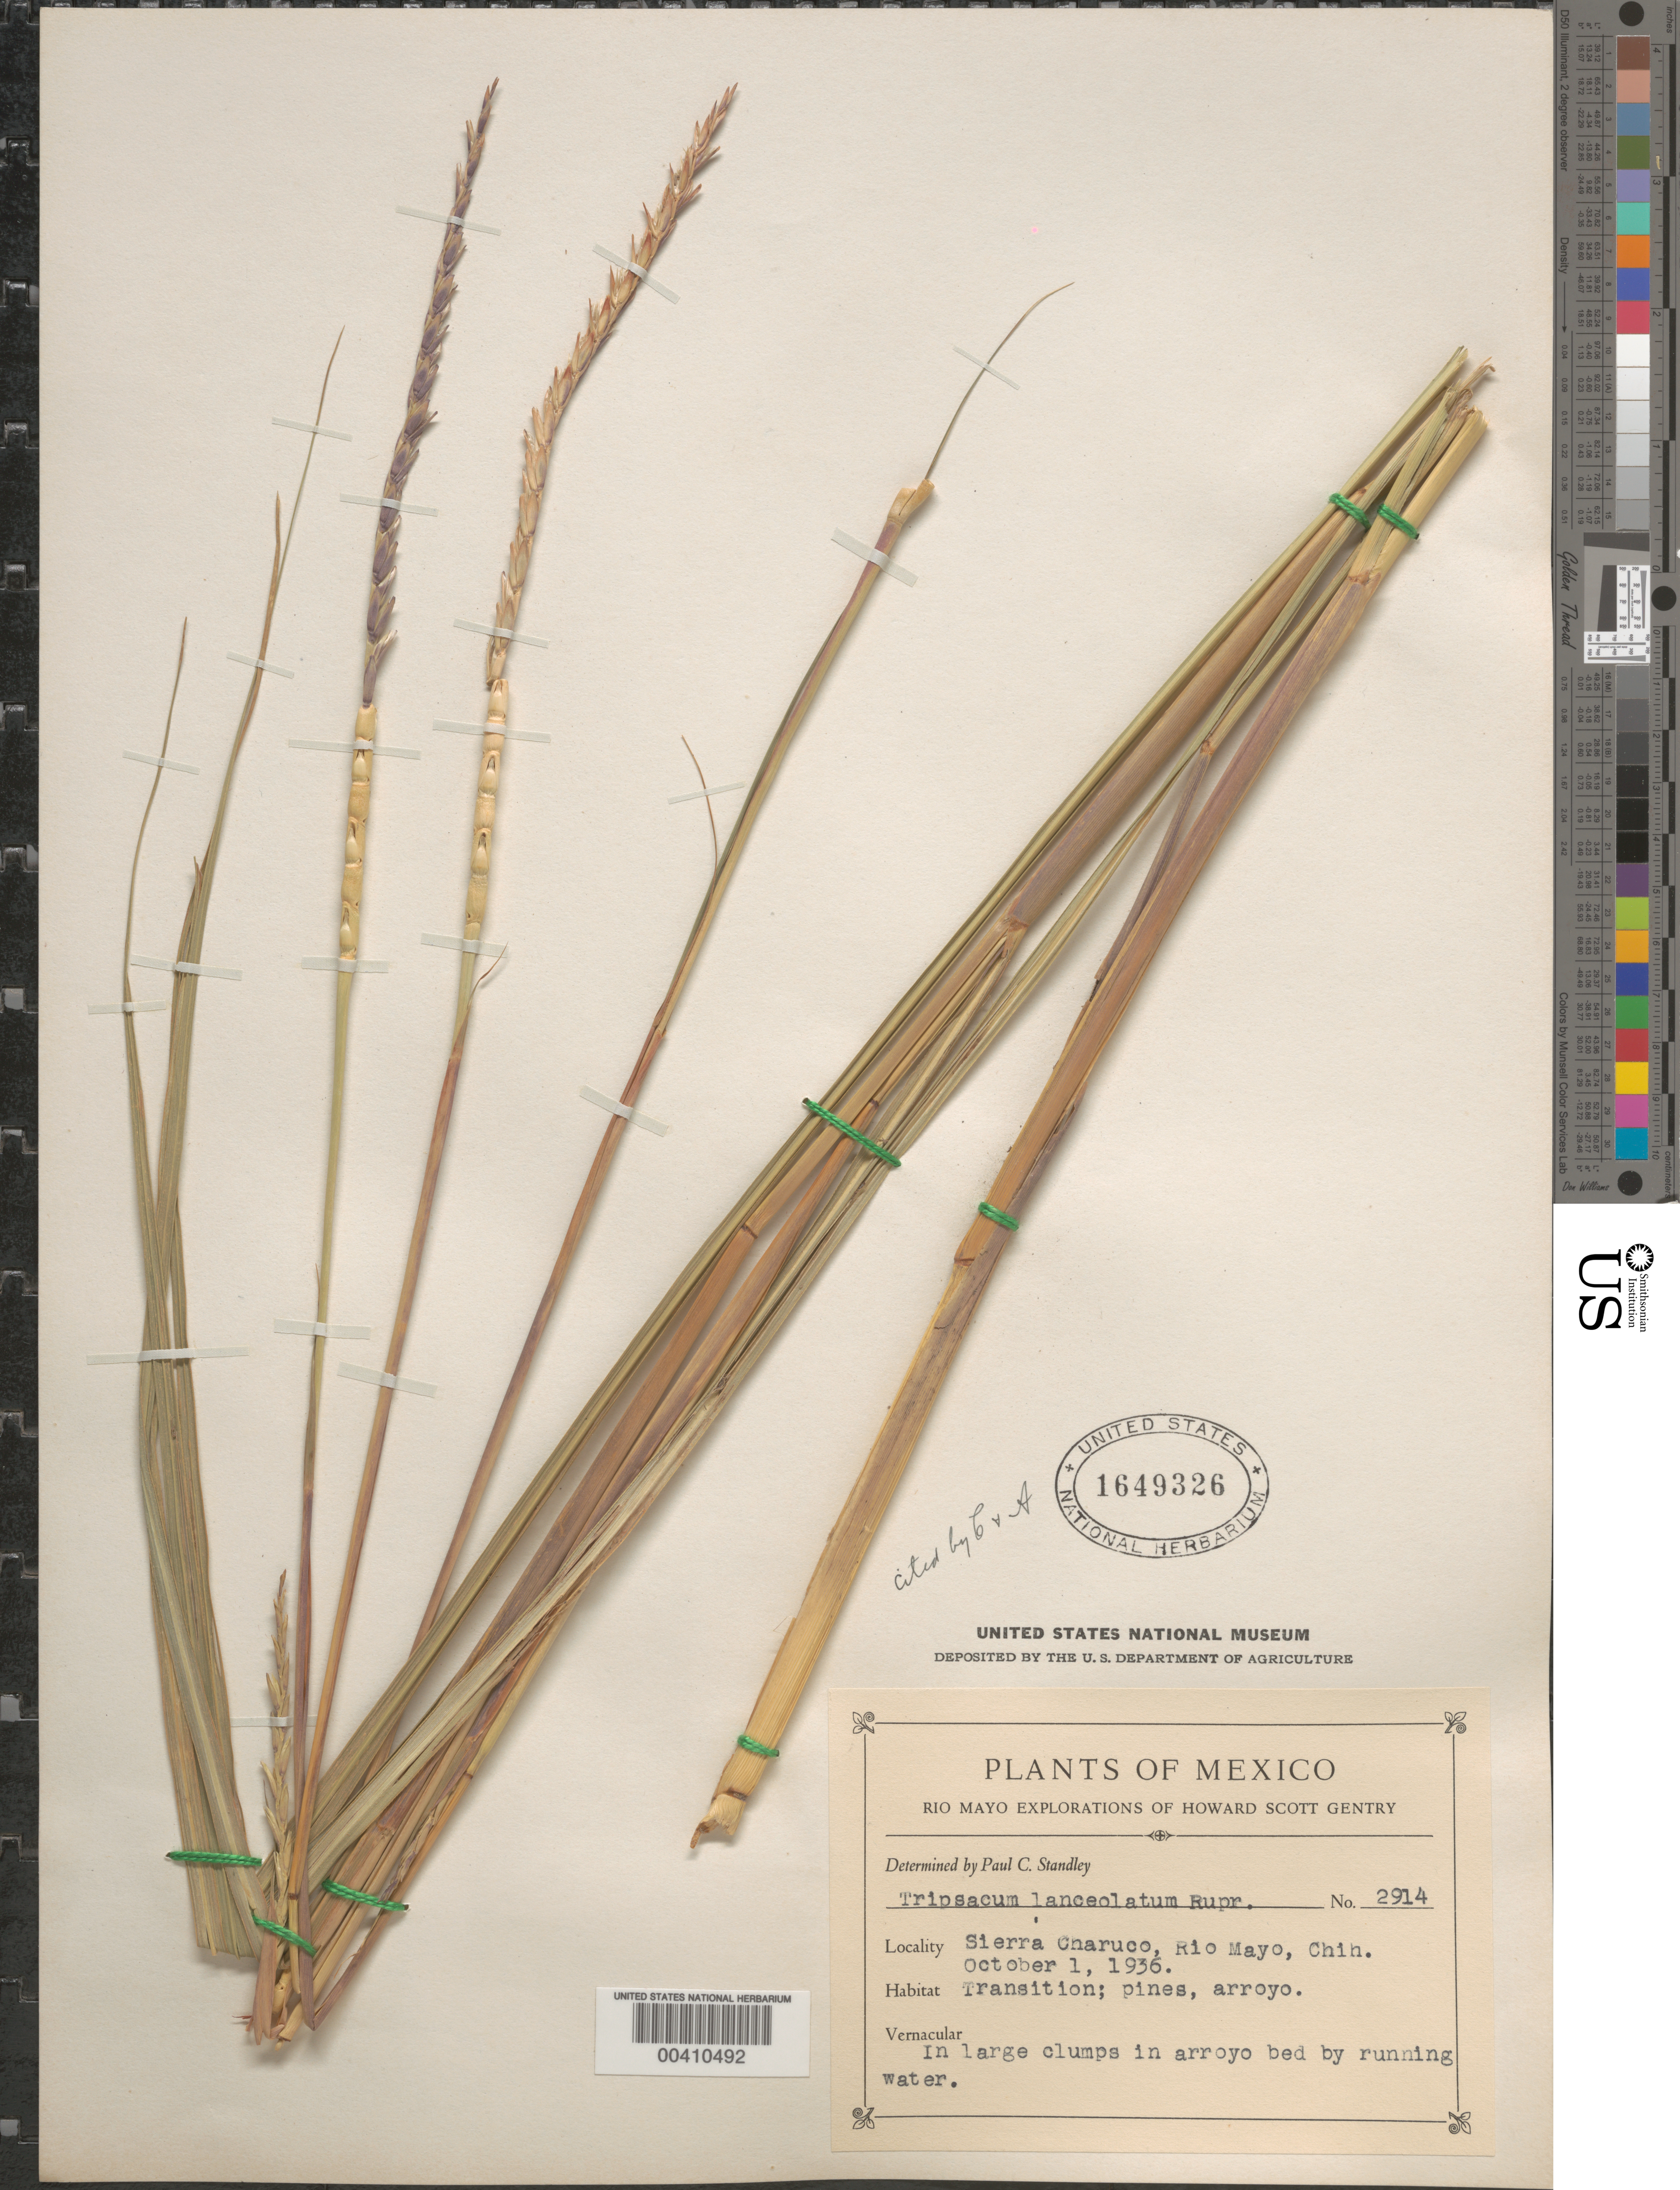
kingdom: Plantae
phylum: Tracheophyta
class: Liliopsida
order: Poales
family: Poaceae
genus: Tripsacum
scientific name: Tripsacum lanceolatum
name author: Rupr. ex E. Fourn.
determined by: Standley, Paul C.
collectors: H. S. Gentry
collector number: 2914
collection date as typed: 1 Oct 1936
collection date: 1936-10-01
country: Mexico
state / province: Chihuahua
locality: Sierra Charuco, Rio Mayo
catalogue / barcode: US 1649326